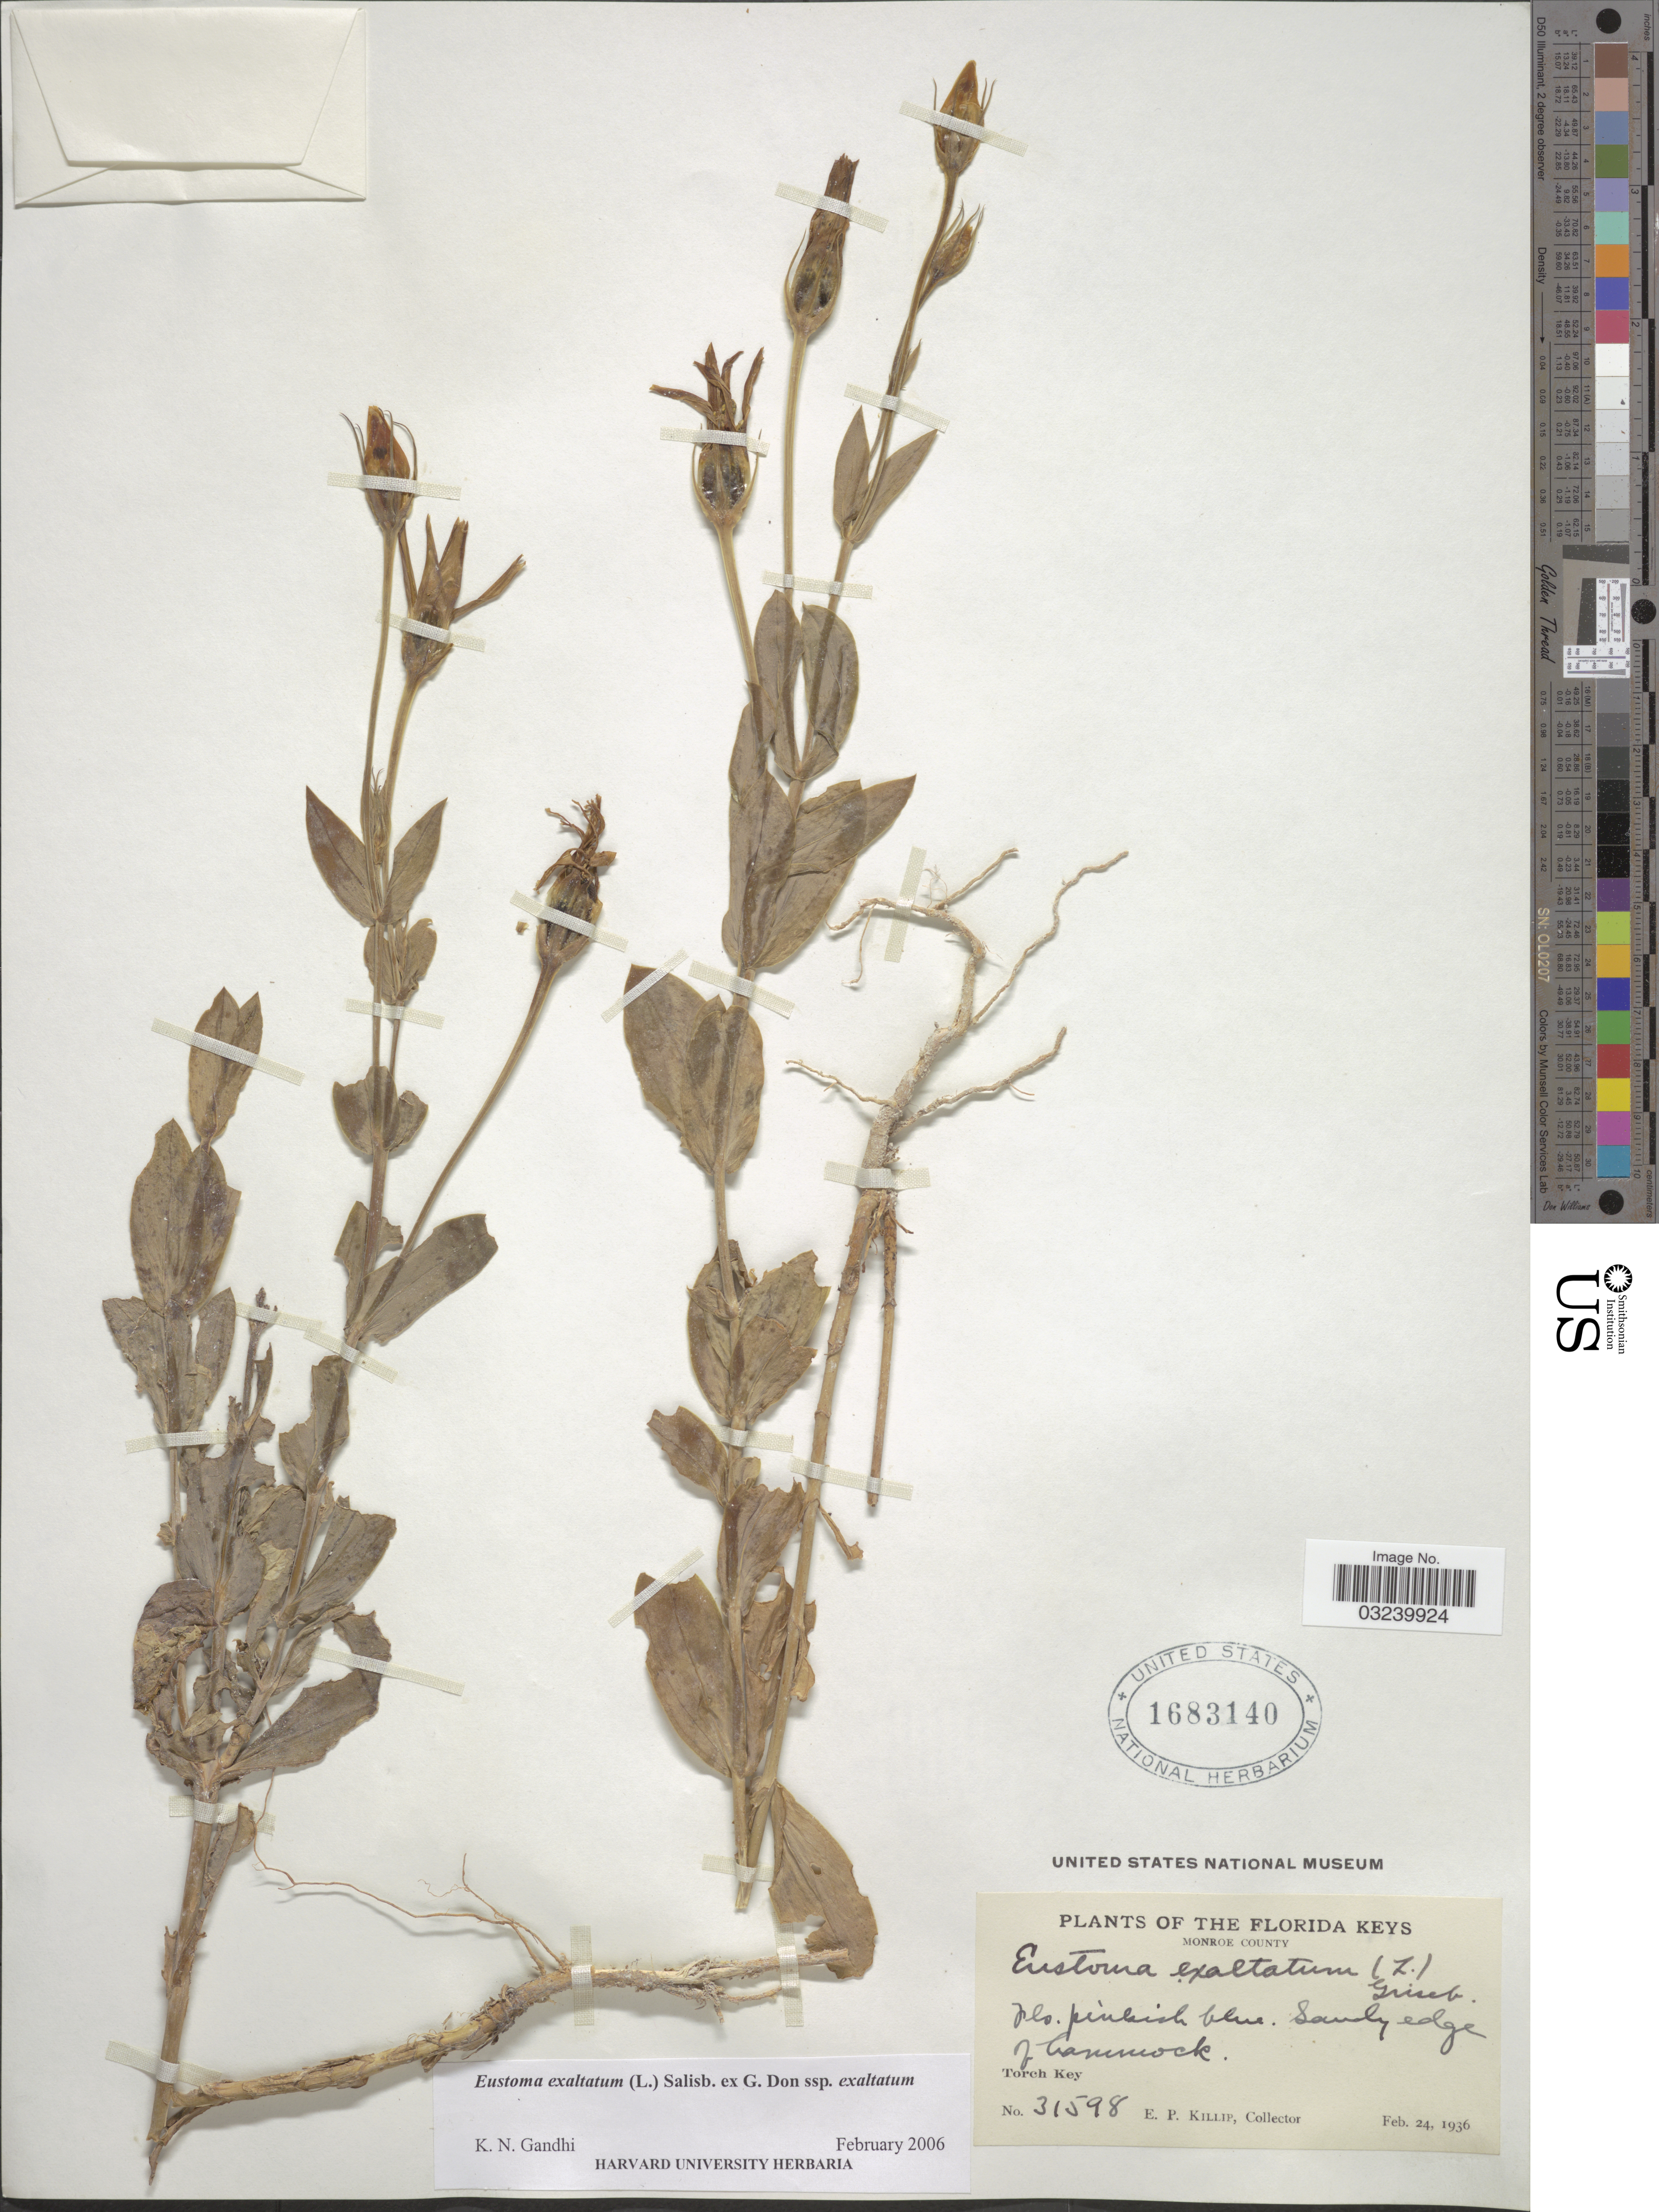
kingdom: Plantae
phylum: Tracheophyta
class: Magnoliopsida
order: Gentianales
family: Gentianaceae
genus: Eustoma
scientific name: Eustoma exaltatum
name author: (L.) Salisb. ex Don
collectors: E. P. Killip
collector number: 31598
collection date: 1936-02-24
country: United States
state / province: Florida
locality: The Florida Keys, Monroe County, Torch Key.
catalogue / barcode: US 1683140